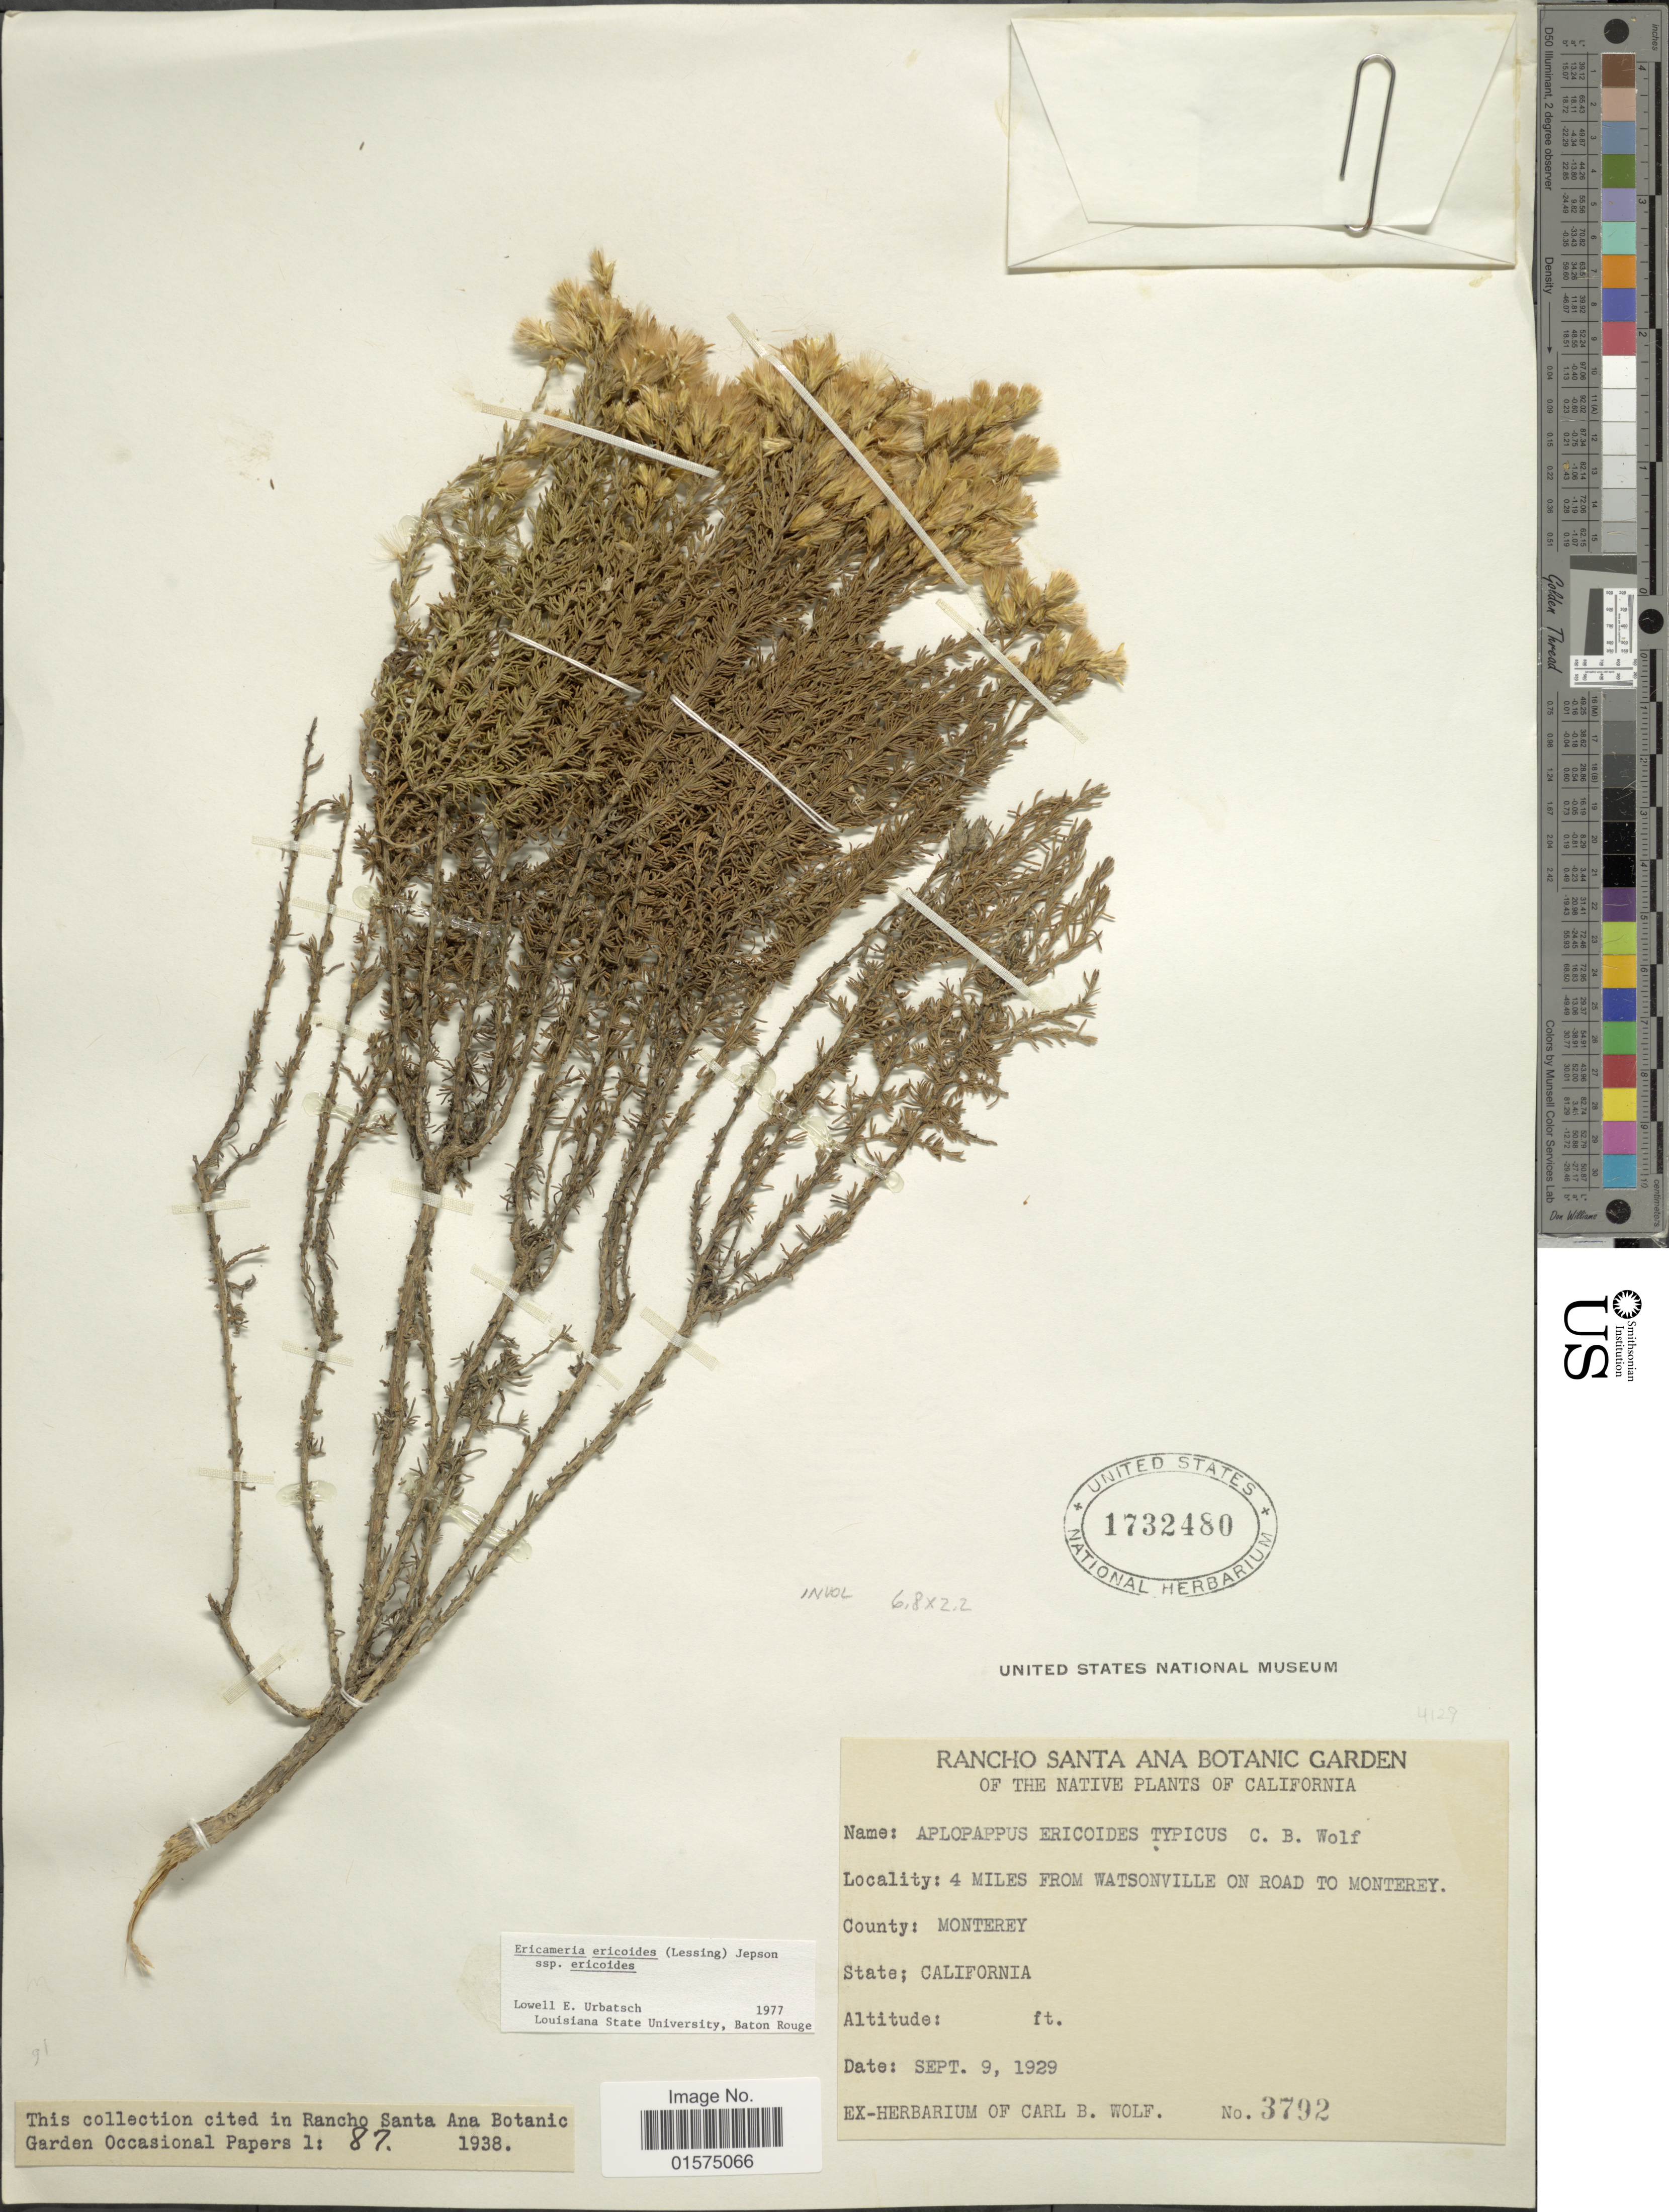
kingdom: Plantae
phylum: Tracheophyta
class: Magnoliopsida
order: Asterales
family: Asteraceae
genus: Ericameria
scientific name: Ericameria ericoides subsp. ericoides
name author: (Less.) Nutt. ex Jeps.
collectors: ex herb. Carl B. Wolf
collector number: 3792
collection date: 1929-09-09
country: United States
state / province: California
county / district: Monterey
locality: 4 miles from Watsonville on road to Monterey. County: Monterey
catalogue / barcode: US 1732480